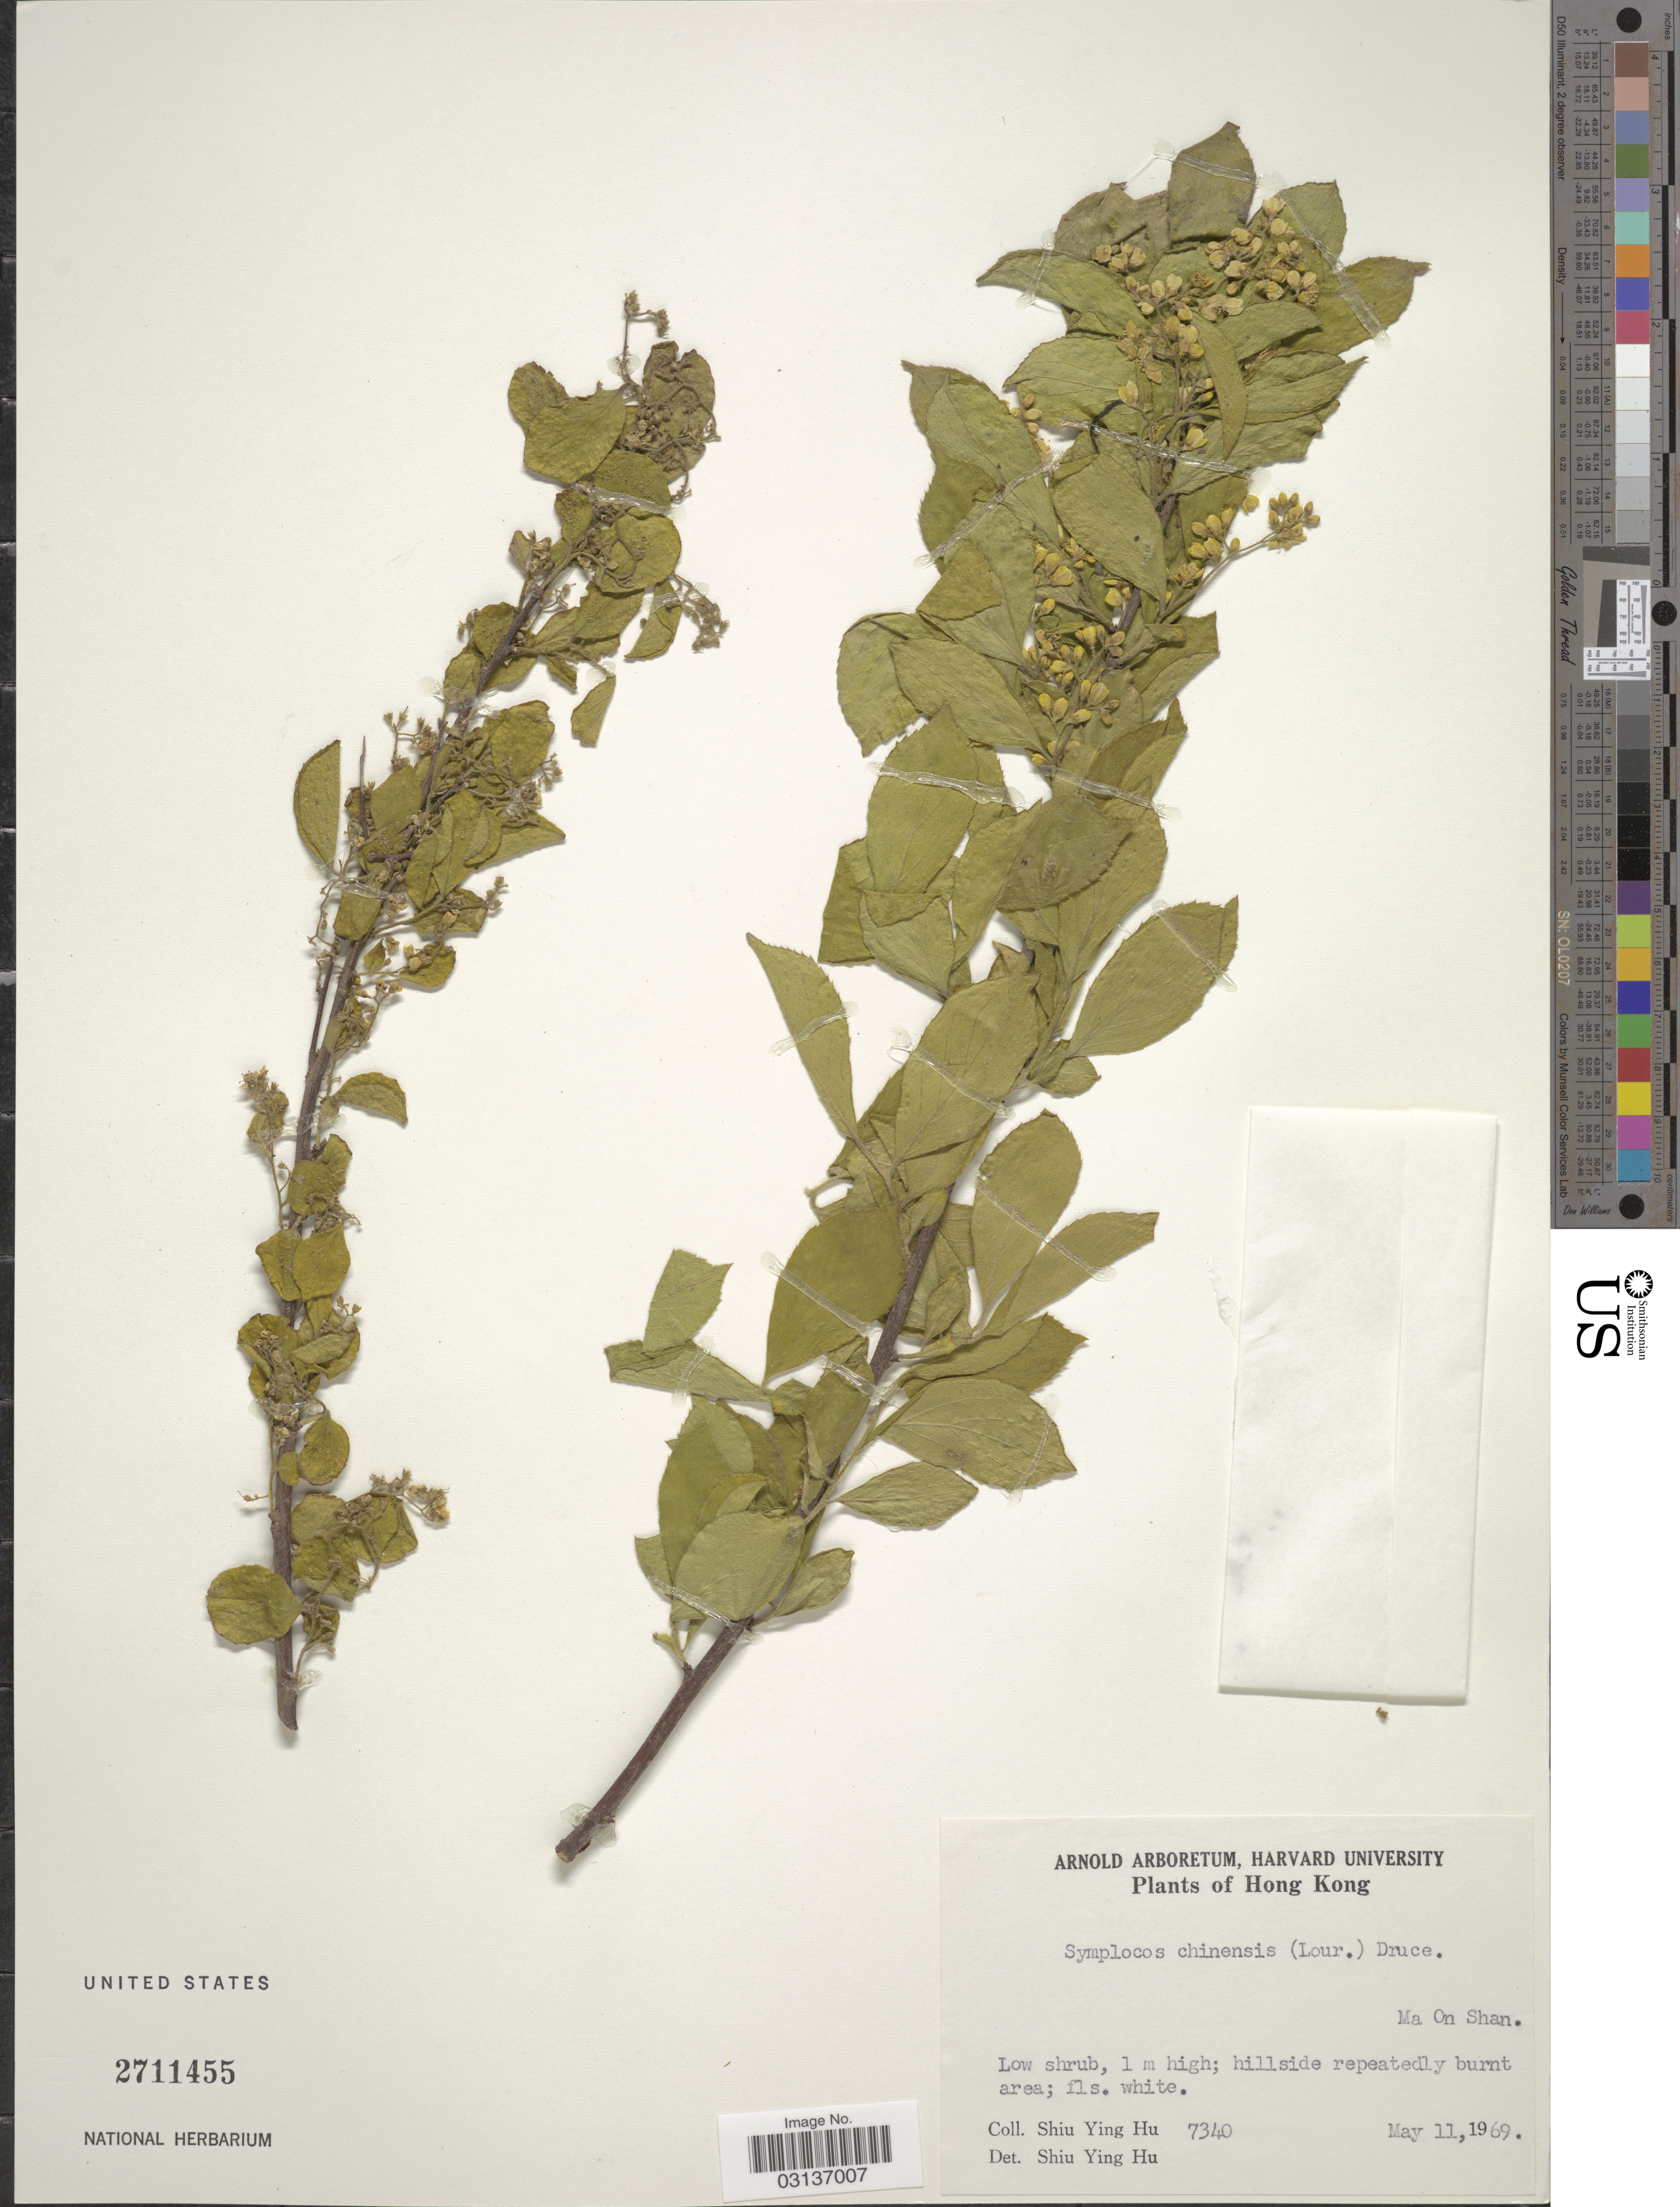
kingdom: Plantae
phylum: Tracheophyta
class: Magnoliopsida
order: Ericales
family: Symplocaceae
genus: Symplocos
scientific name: Symplocos paniculata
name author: Miq.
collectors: S. Y. Hu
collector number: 7340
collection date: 1969-05-11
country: China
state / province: Hong Kong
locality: Ma On Shan.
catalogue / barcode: US 2711455